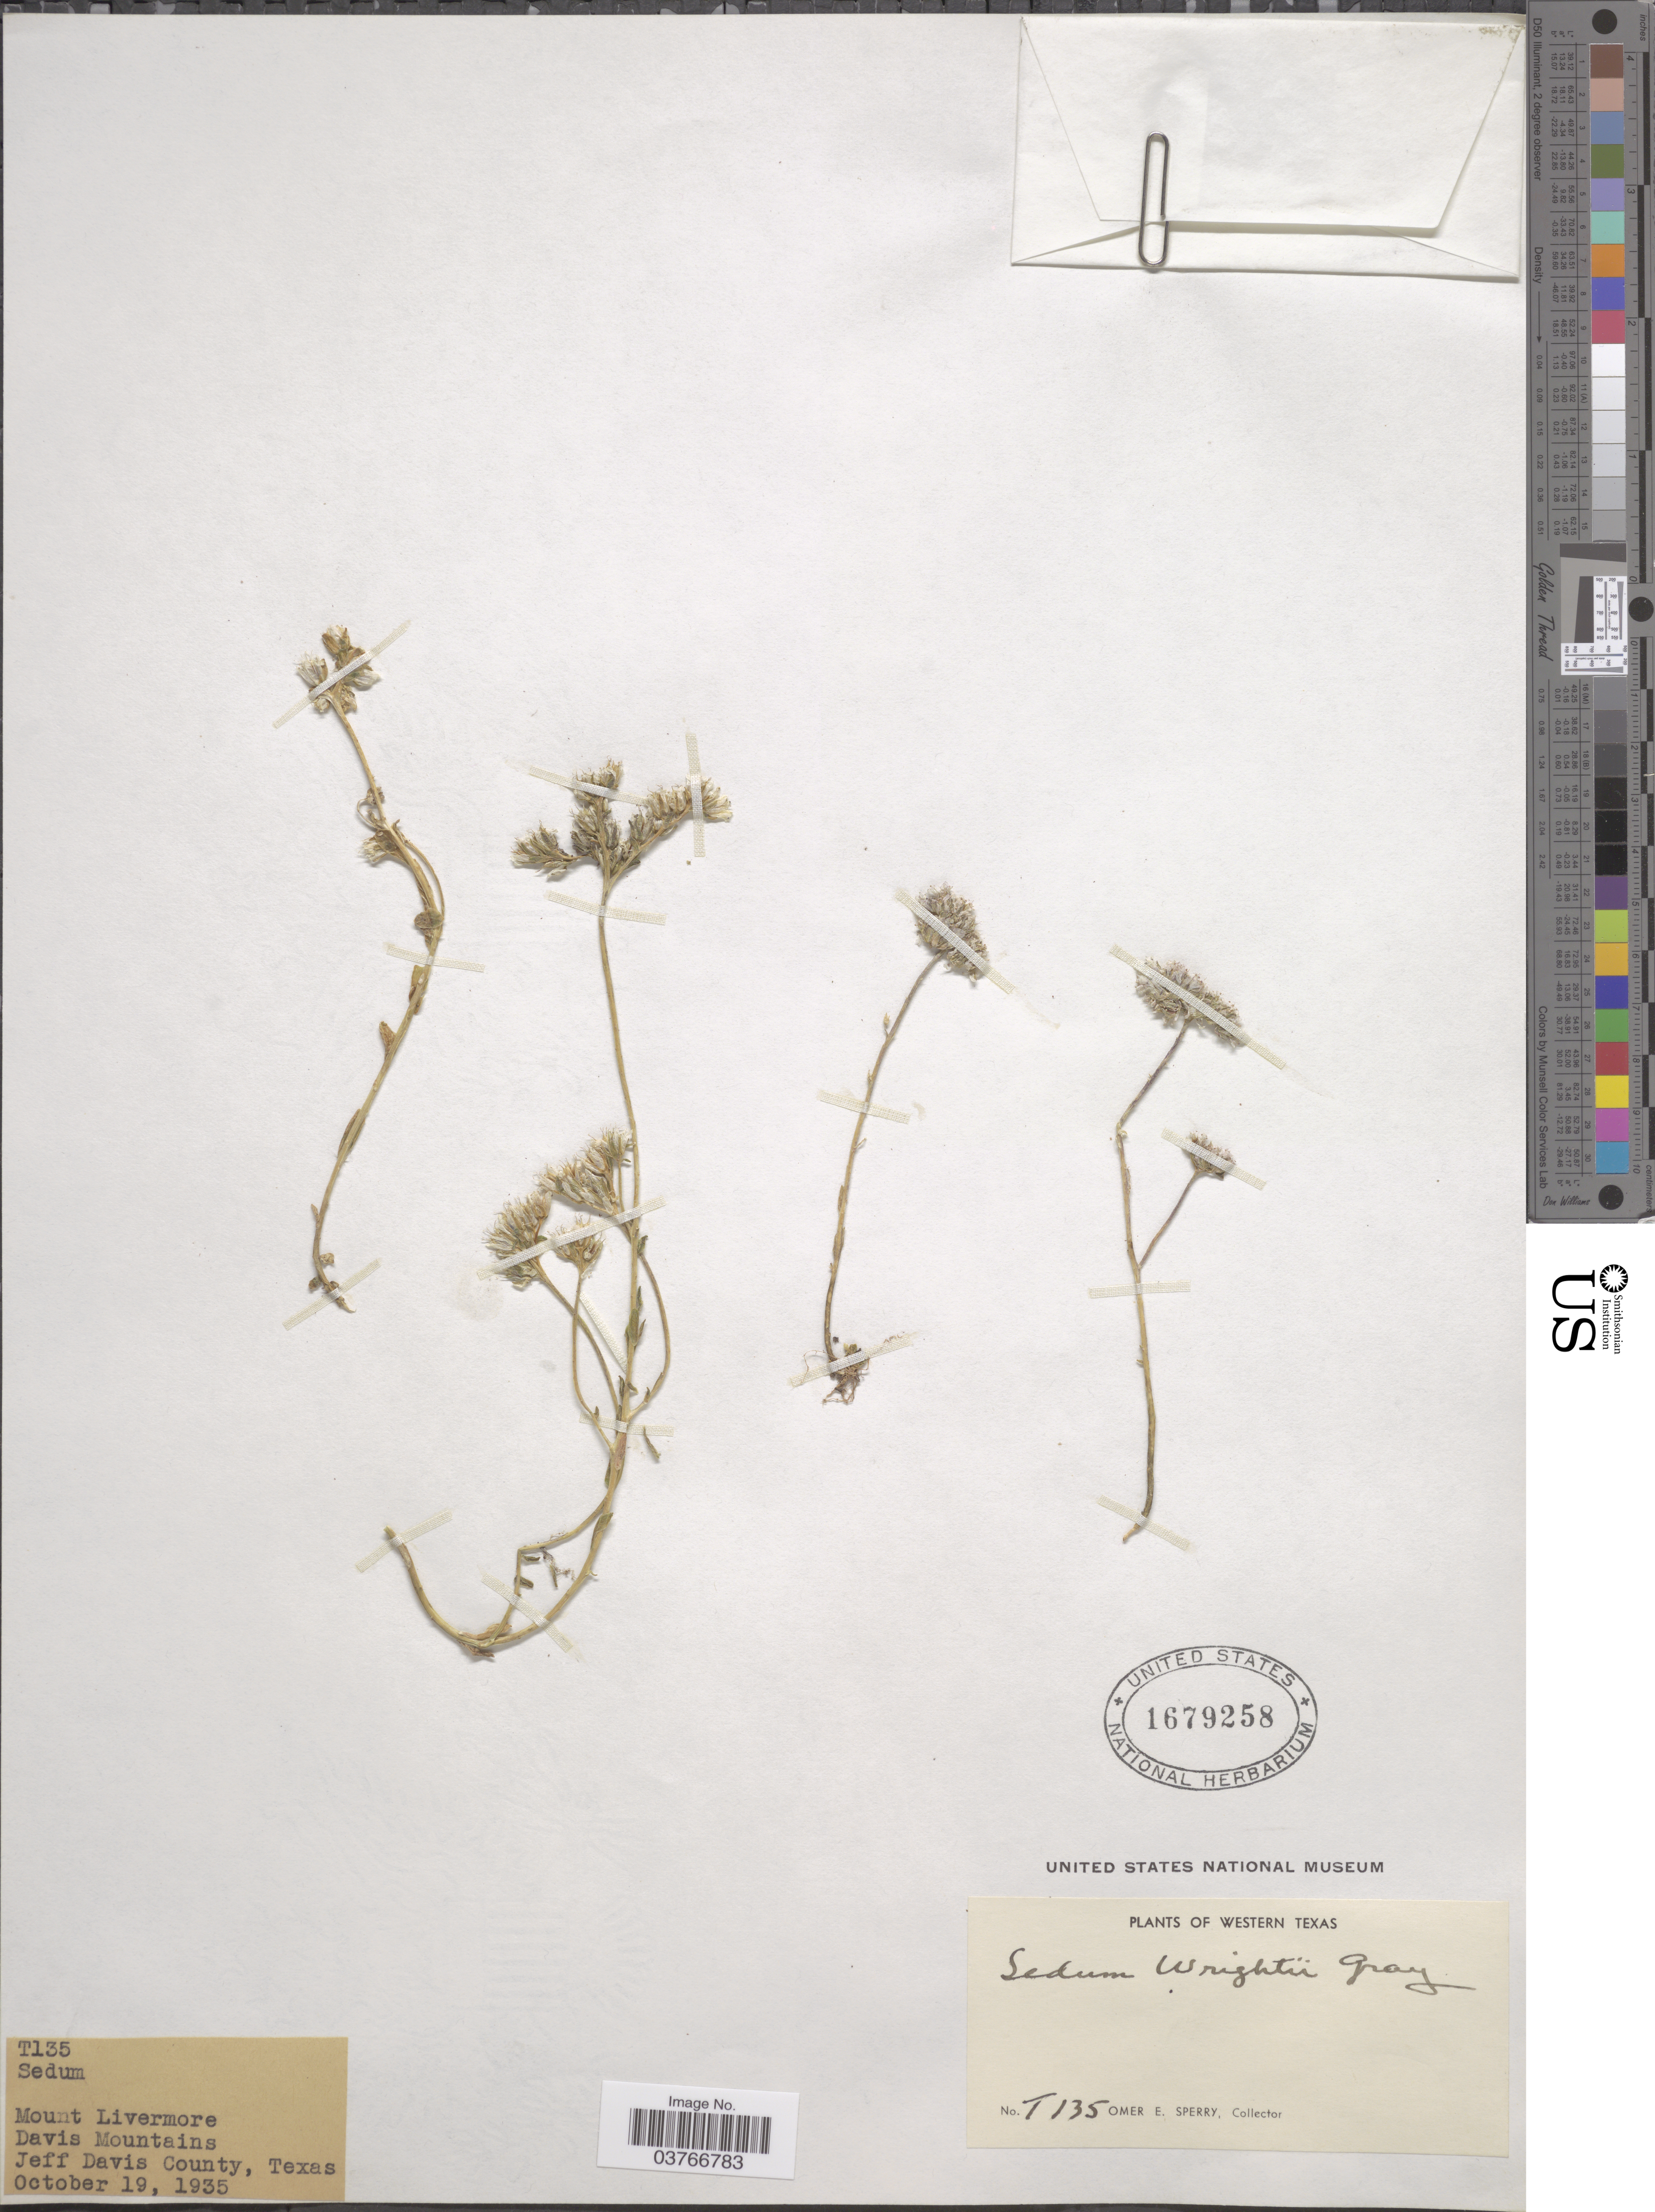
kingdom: Plantae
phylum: Tracheophyta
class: Magnoliopsida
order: Saxifragales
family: Crassulaceae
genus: Sedum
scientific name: Sedum wrightii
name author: A. Gray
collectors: O. E. Sperry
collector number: T135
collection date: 1935-10-19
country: United States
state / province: Texas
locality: Mount Livermore. Davis Mountains. Jeff Davis County. Western Texas.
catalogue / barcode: US 1679258